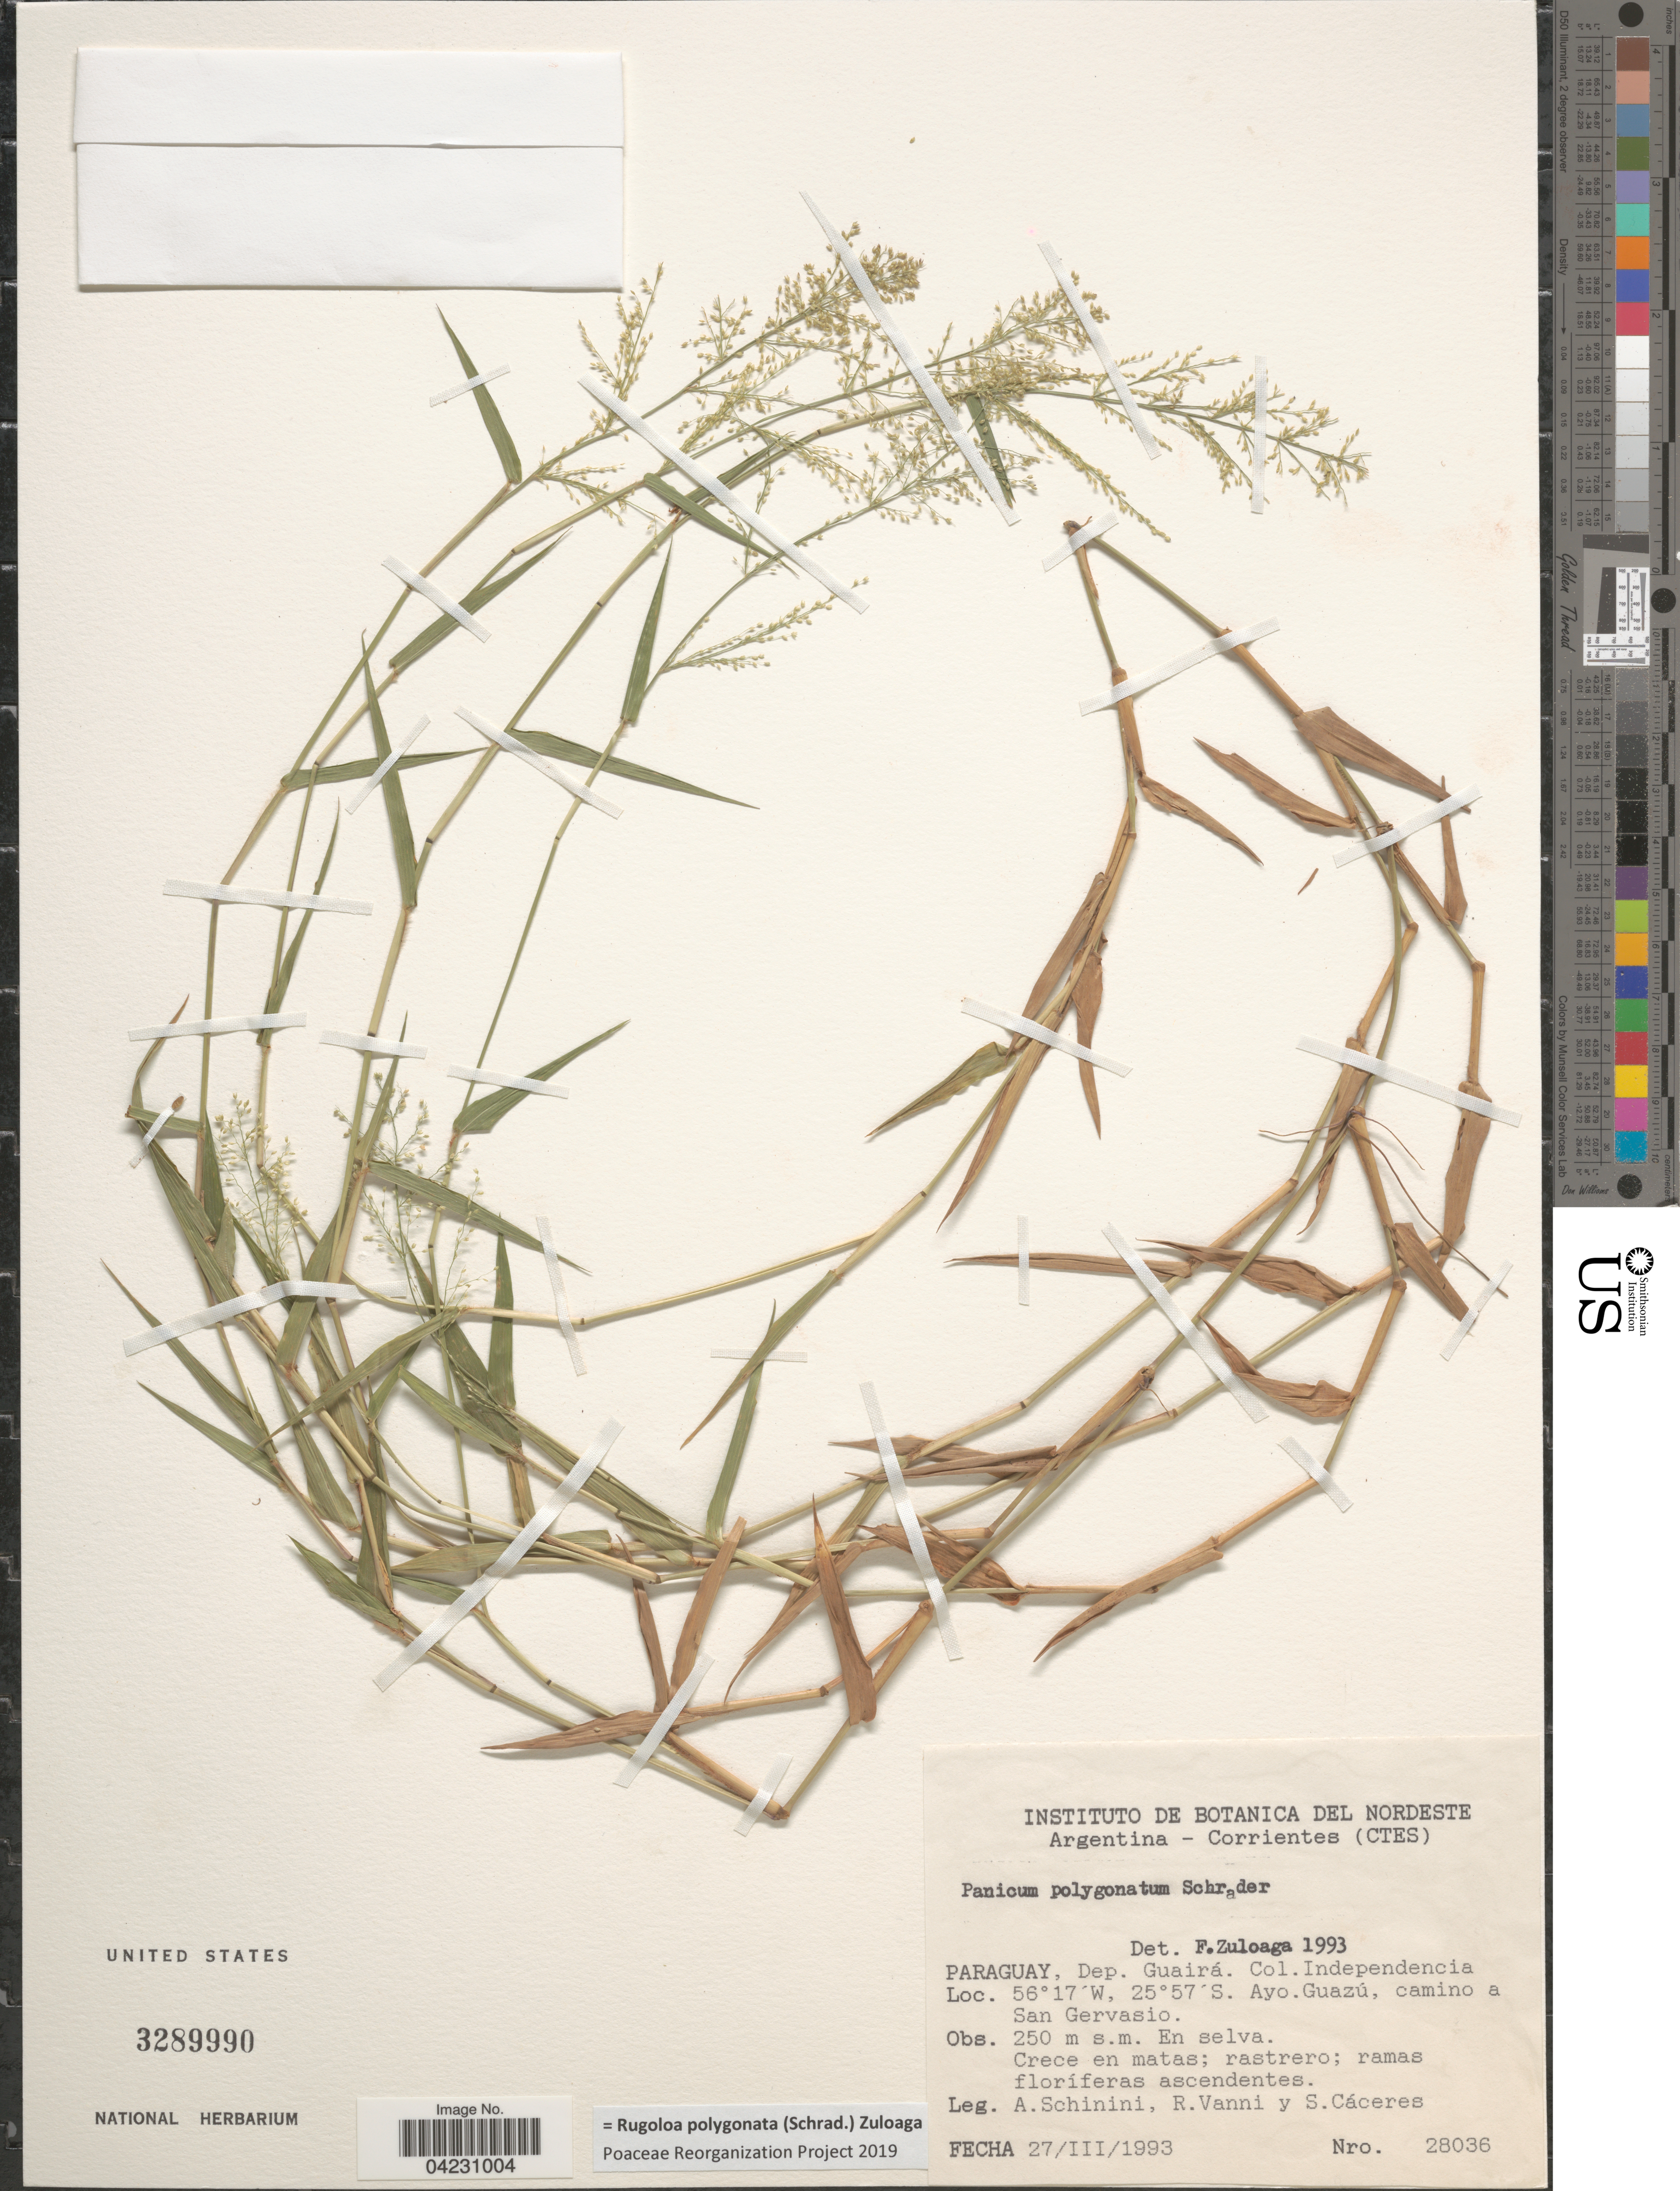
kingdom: Plantae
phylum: Tracheophyta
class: Liliopsida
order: Poales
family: Poaceae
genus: Rugoloa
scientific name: Rugoloa polygonata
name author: (Schrad.) Zuloaga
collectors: A. Schinini, R. Vanni & S. Cáceres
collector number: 28036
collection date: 1993-03-27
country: Paraguay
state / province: Guaira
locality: Dep. Guairá. Col. Independencia. Ayo. Guazú, camino a San Gervasio.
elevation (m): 250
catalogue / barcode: US 3289990